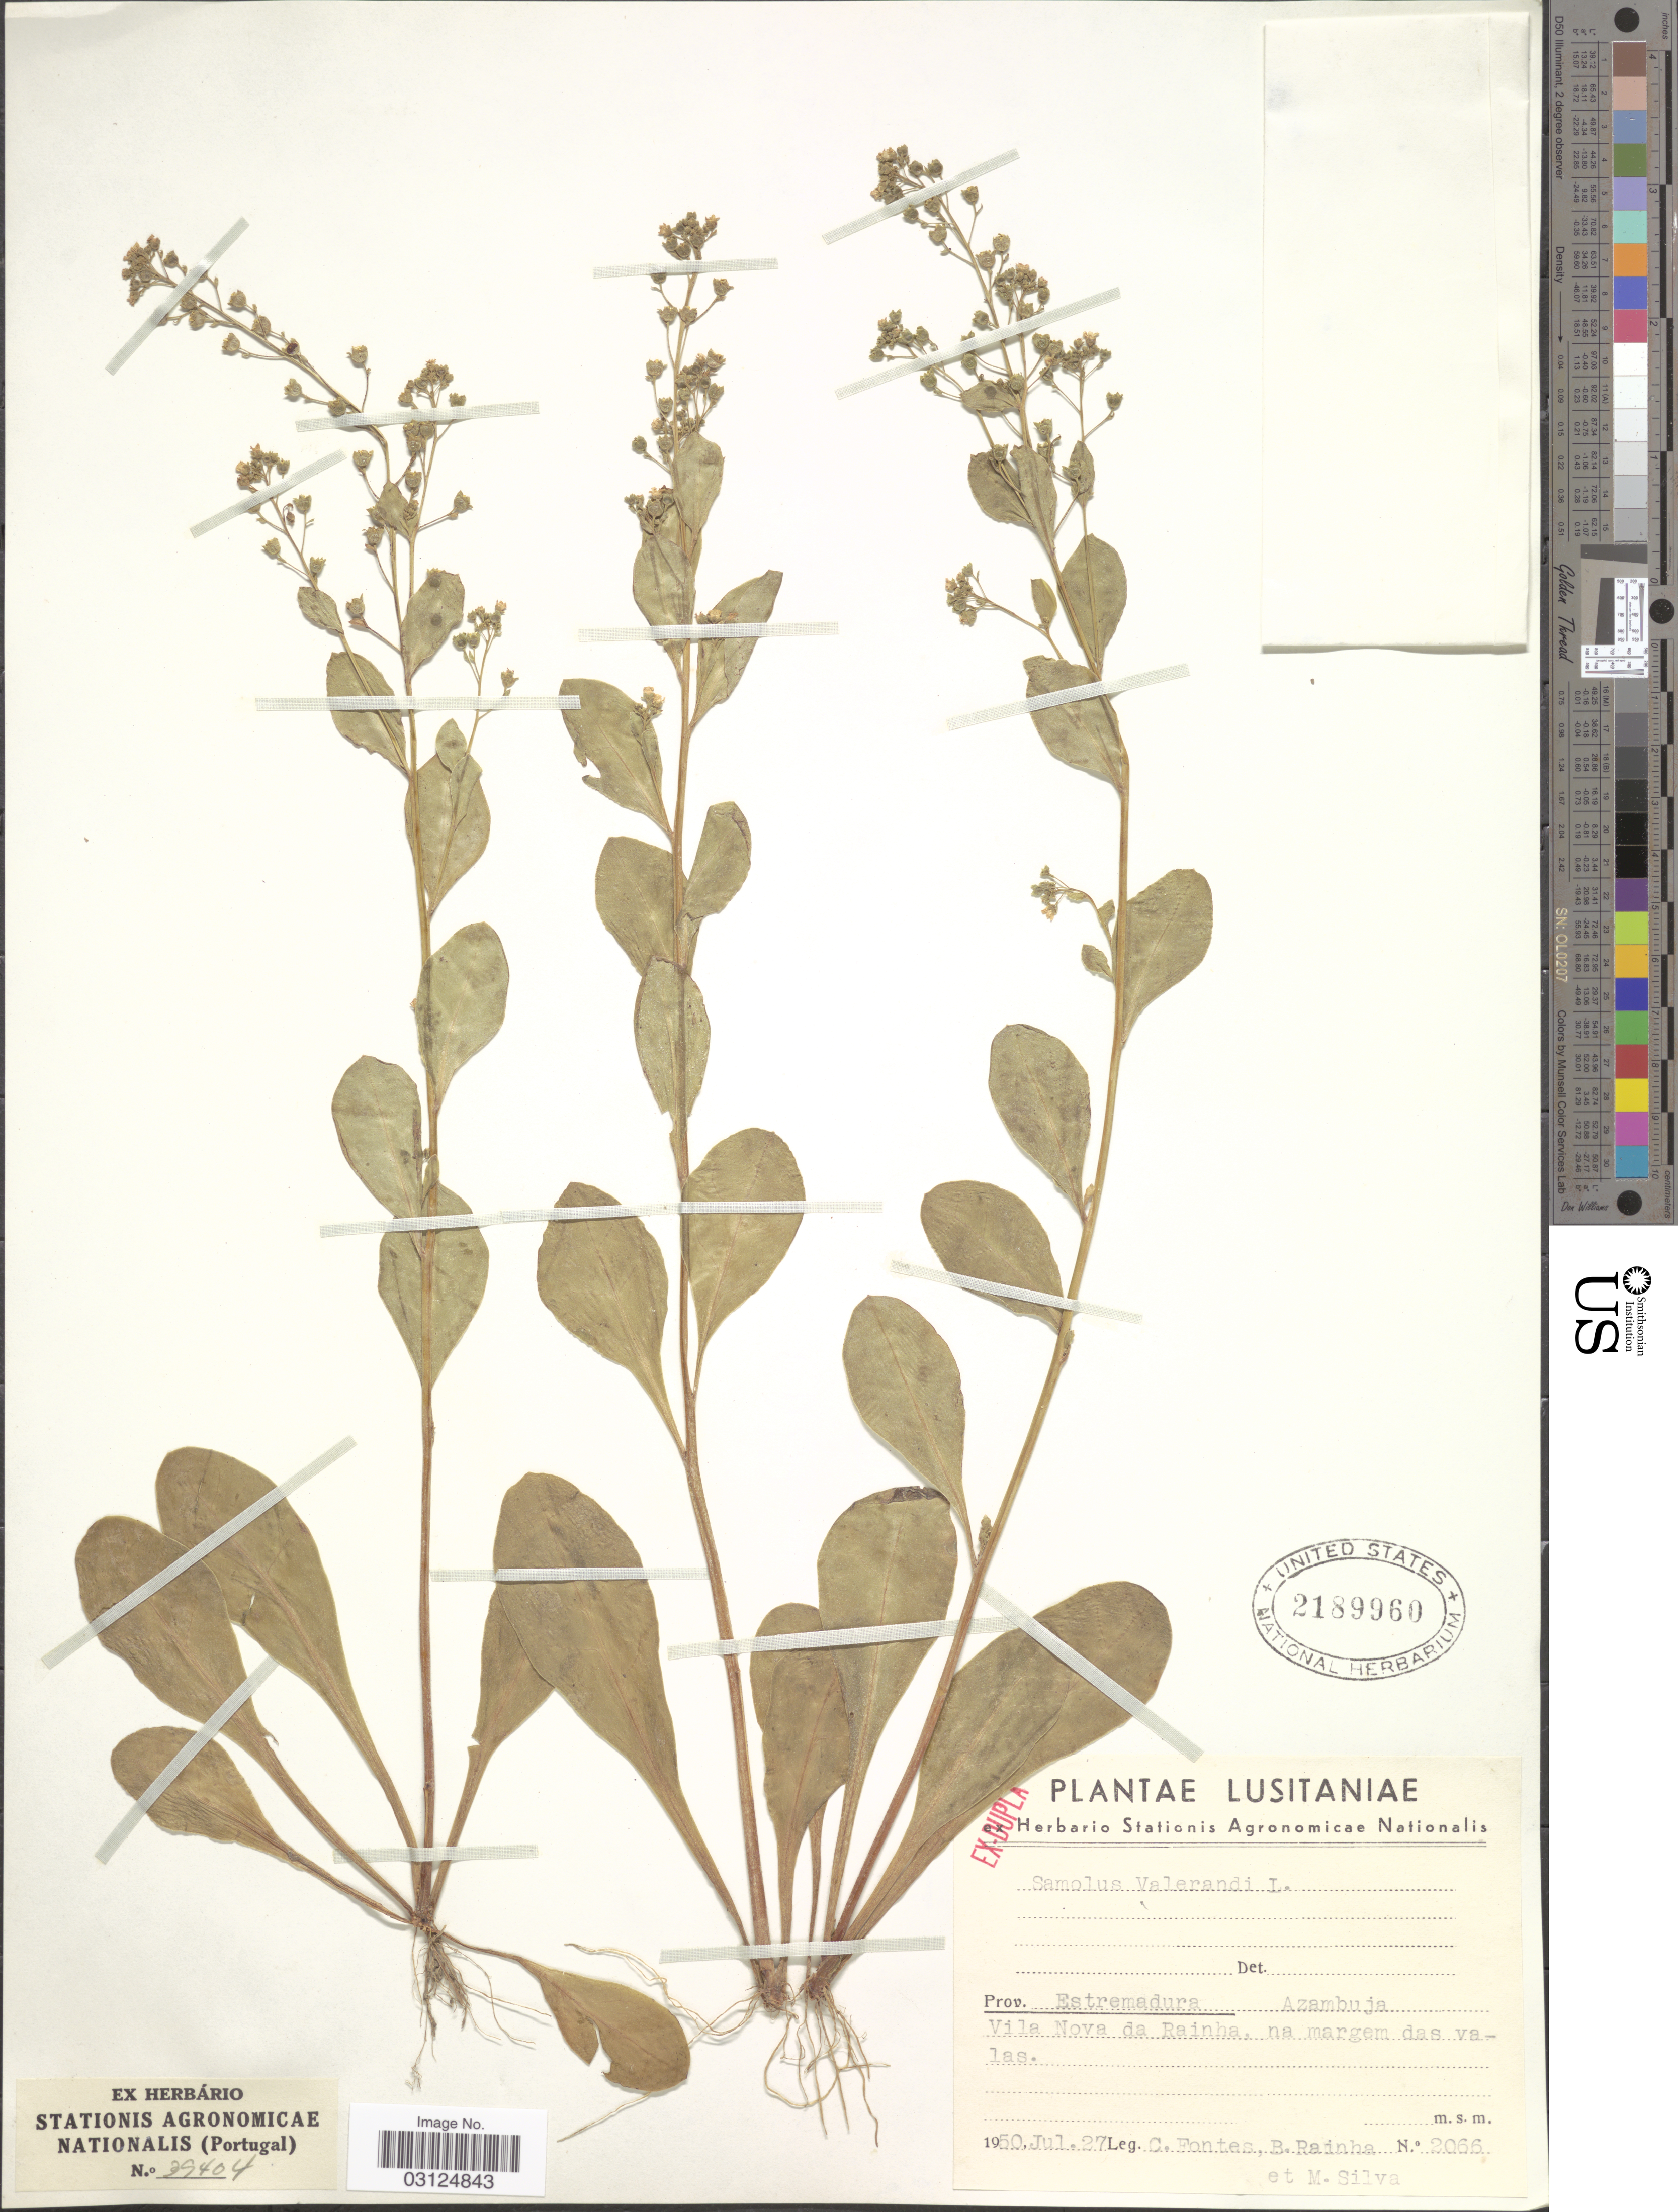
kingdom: Plantae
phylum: Tracheophyta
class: Magnoliopsida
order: Ericales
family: Primulaceae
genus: Samolus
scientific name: Samolus valerandi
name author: L.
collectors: C. Fontes, B. Rainha & M. Silva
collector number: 2066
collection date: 1950-07-27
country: Portugal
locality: Lusitaniae. Prov. Estremadura Azambuja Vila Nova da Rainha. na margem das valas.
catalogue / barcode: US 2189960